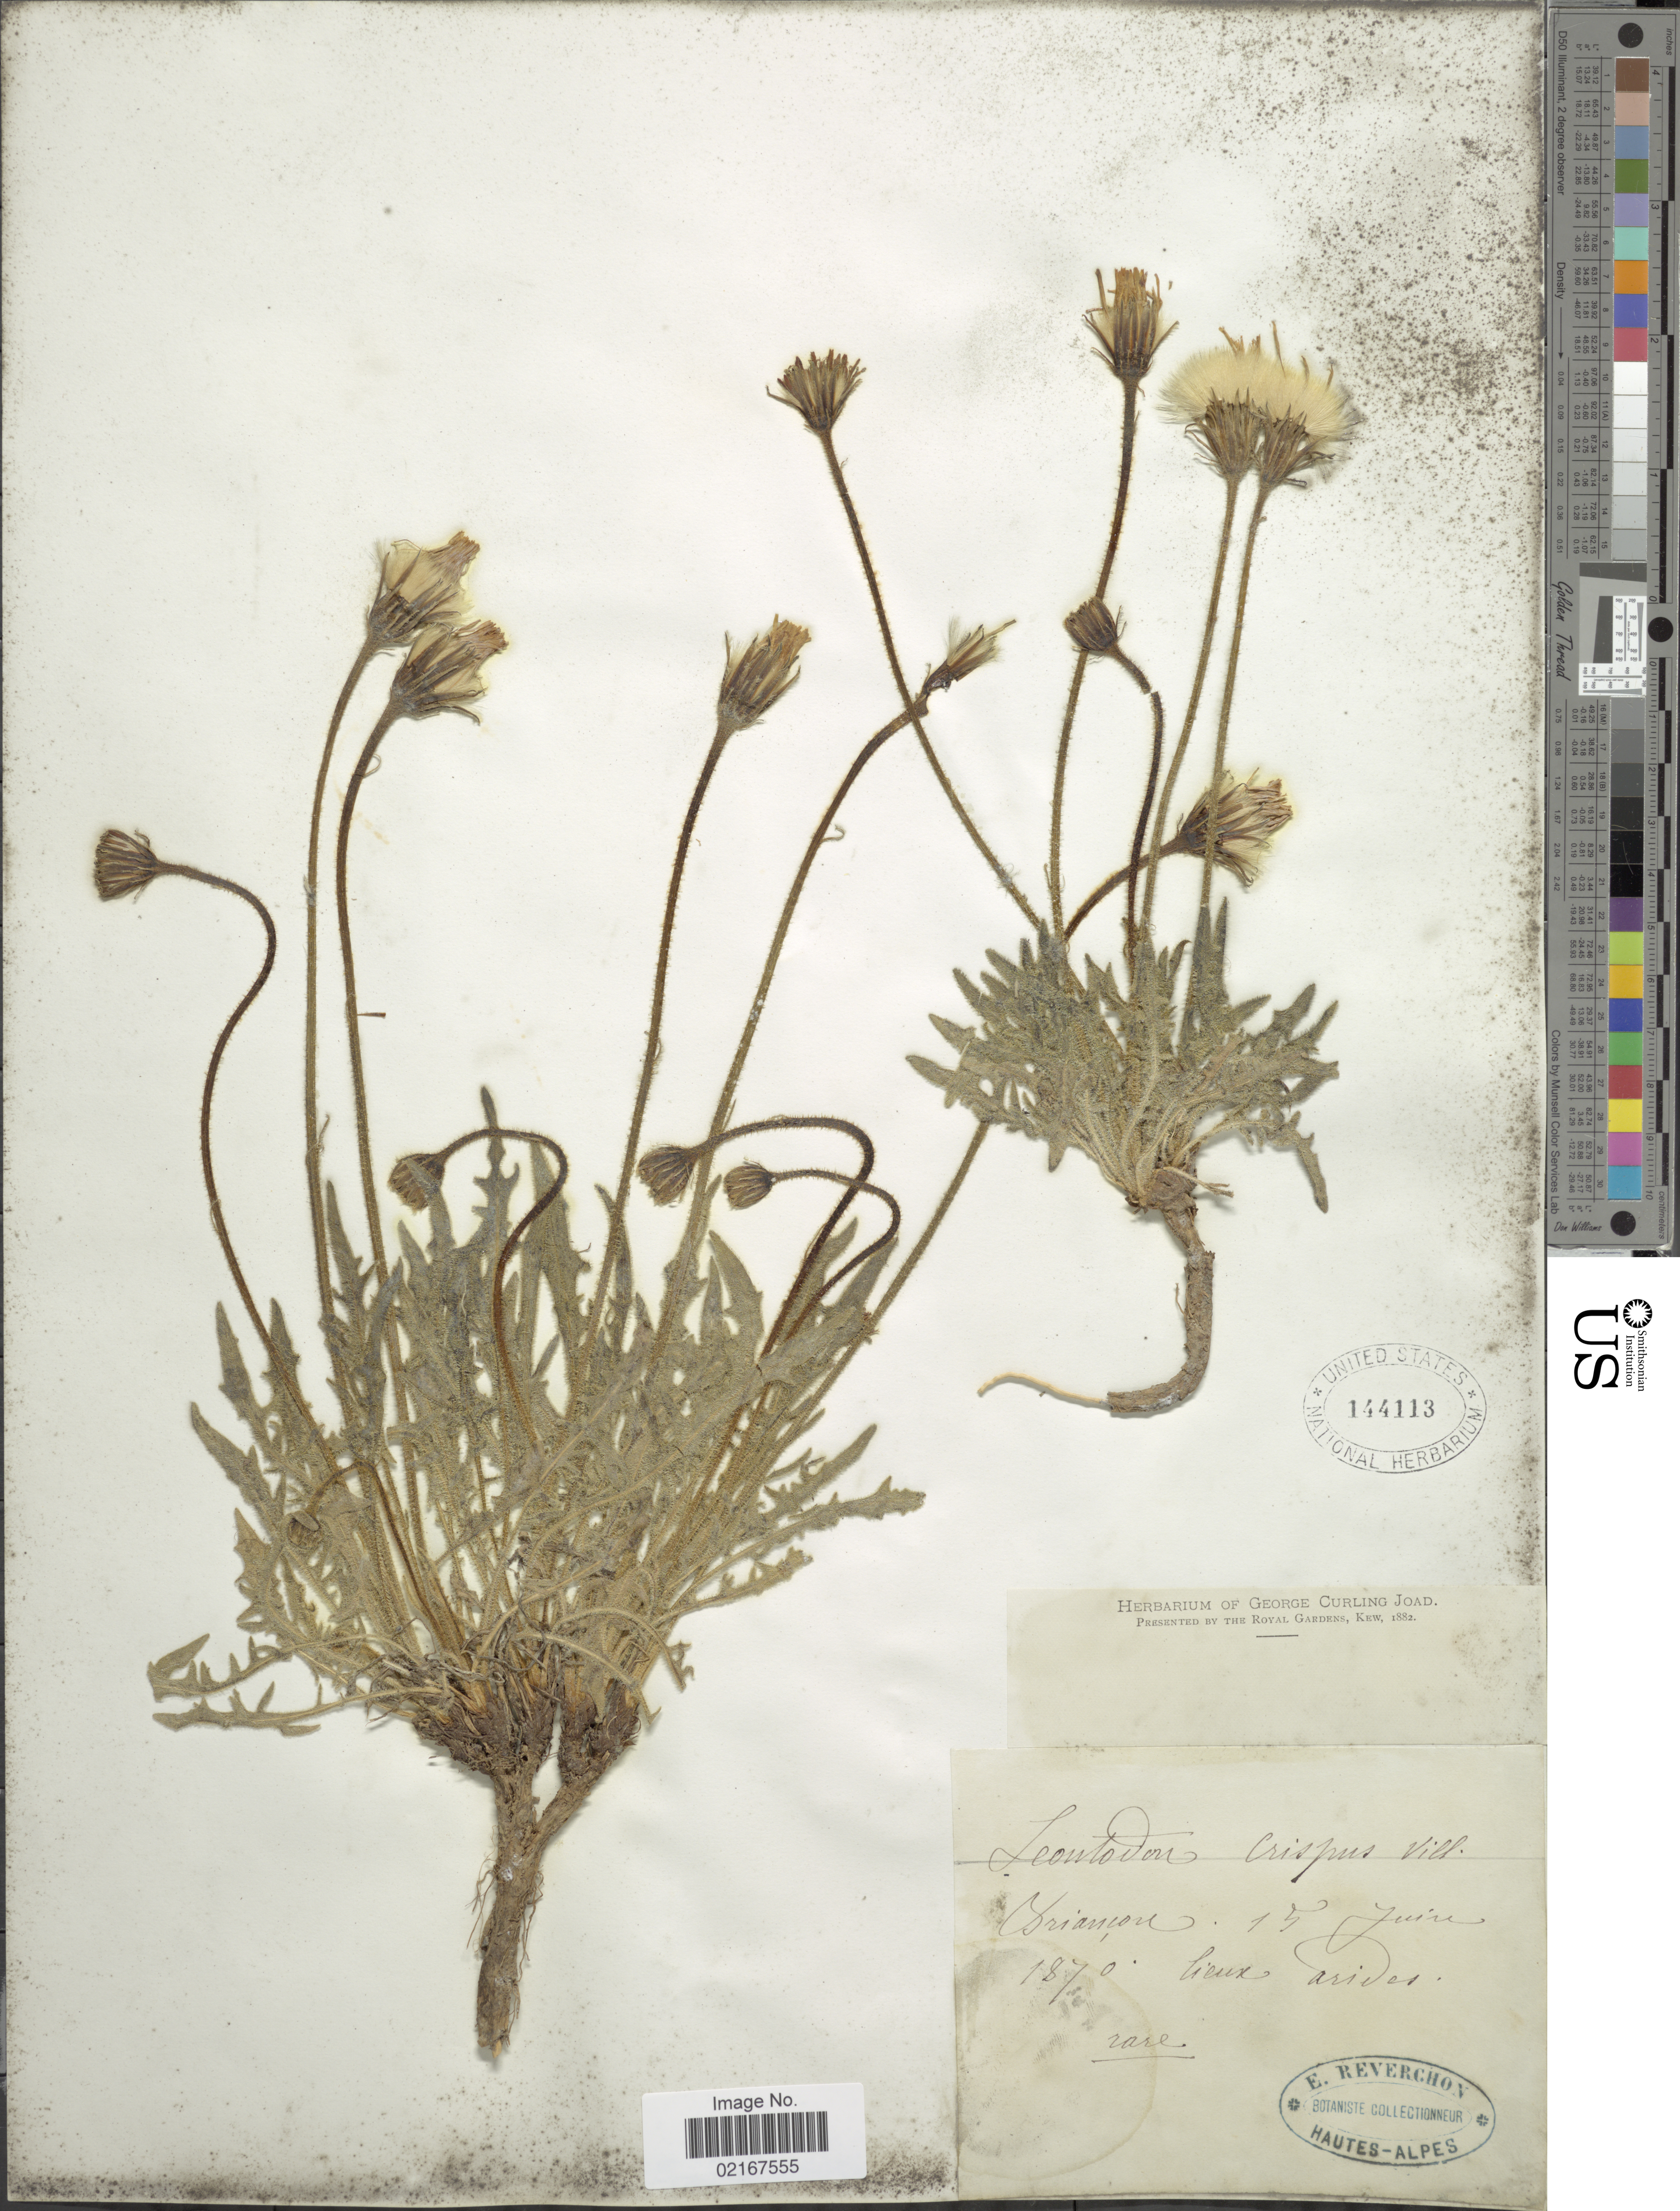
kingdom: Plantae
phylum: Tracheophyta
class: Magnoliopsida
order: Asterales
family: Asteraceae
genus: Leontodon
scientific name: Leontodon crispus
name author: Vill.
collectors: ex herb. George Curling Joad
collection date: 1870-06-15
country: France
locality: Briancon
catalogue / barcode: US 144113